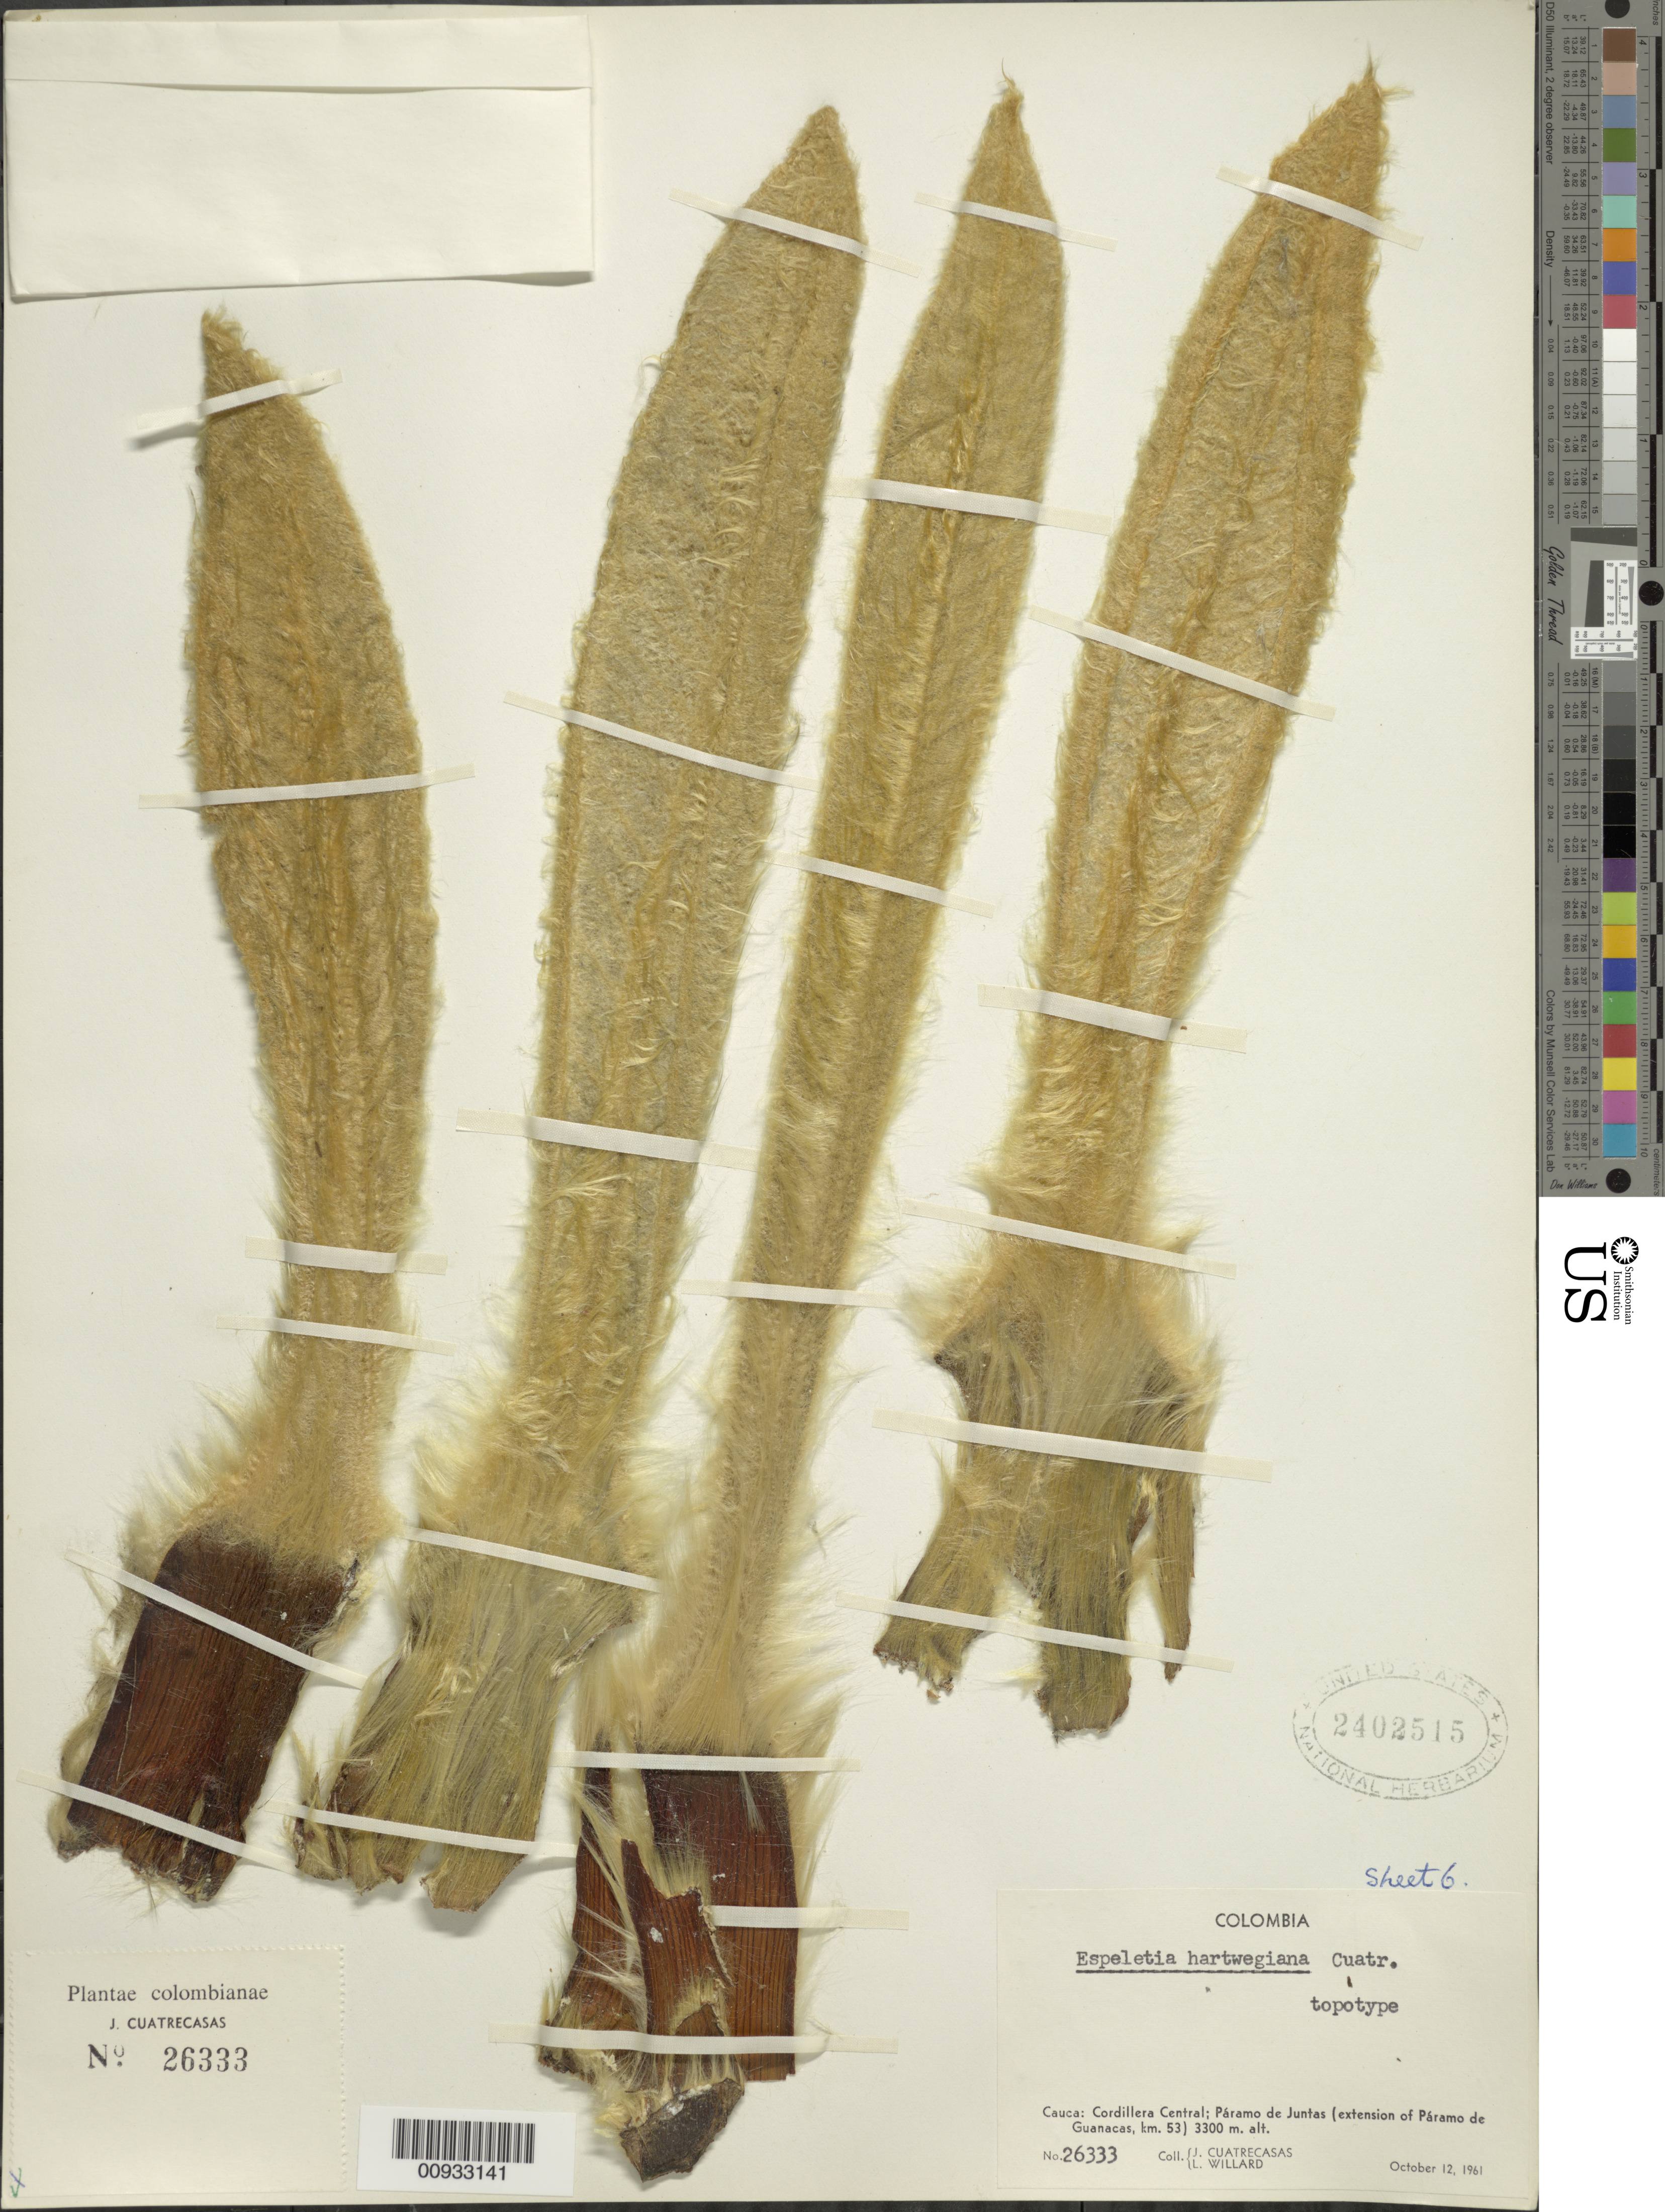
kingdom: Plantae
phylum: Tracheophyta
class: Magnoliopsida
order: Asterales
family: Asteraceae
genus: Espeletia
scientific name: Espeletia hartwegiana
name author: Sch. Bip. ex Cuatrec.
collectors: J. Cuatrecasas & L. Willard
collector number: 26333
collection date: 1961-10-12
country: Colombia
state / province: Cauca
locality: Cordillera Central; Paramo de Juntas (extension of Paramo de Guanacas, km. 53).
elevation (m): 3300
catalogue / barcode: US 2402515